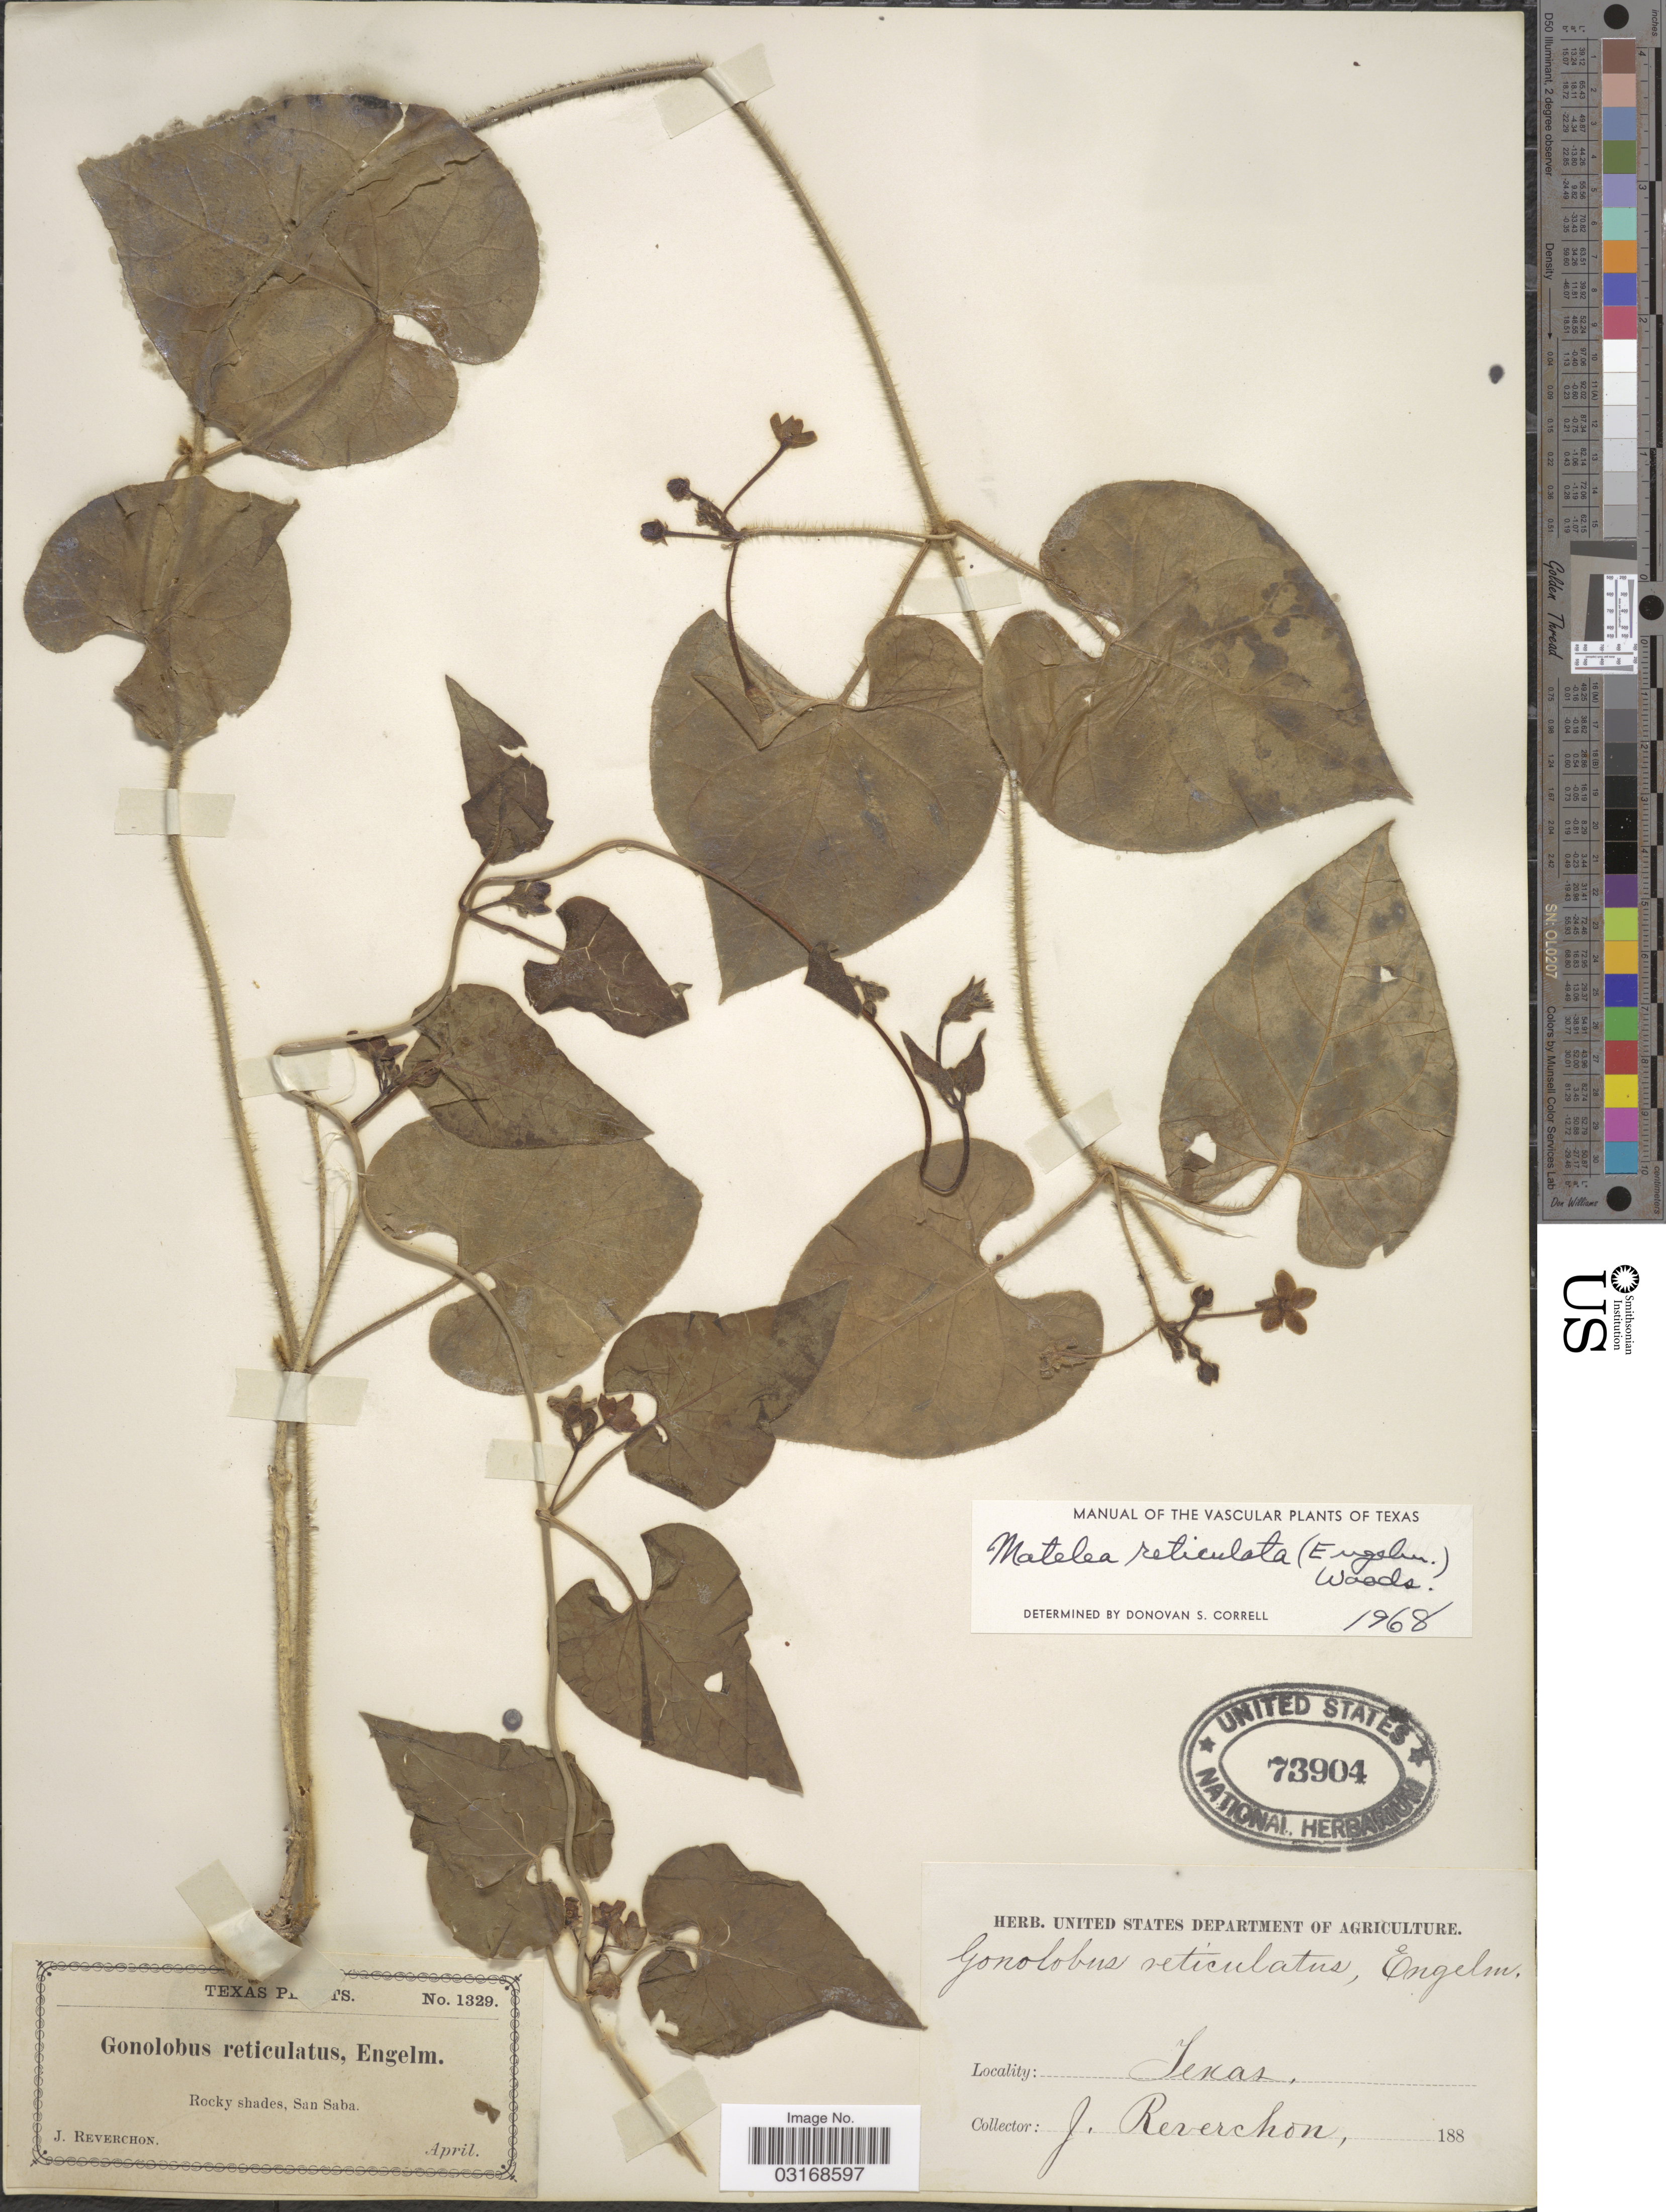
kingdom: Plantae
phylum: Tracheophyta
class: Magnoliopsida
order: Gentianales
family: Apocynaceae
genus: Matelea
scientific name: Matelea reticulata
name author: (Engelm. ex A. Gray) Woodson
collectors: J. Reverchon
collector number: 1329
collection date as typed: april 188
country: United States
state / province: Texas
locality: Rocky shades, San Saba.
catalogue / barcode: US 73904